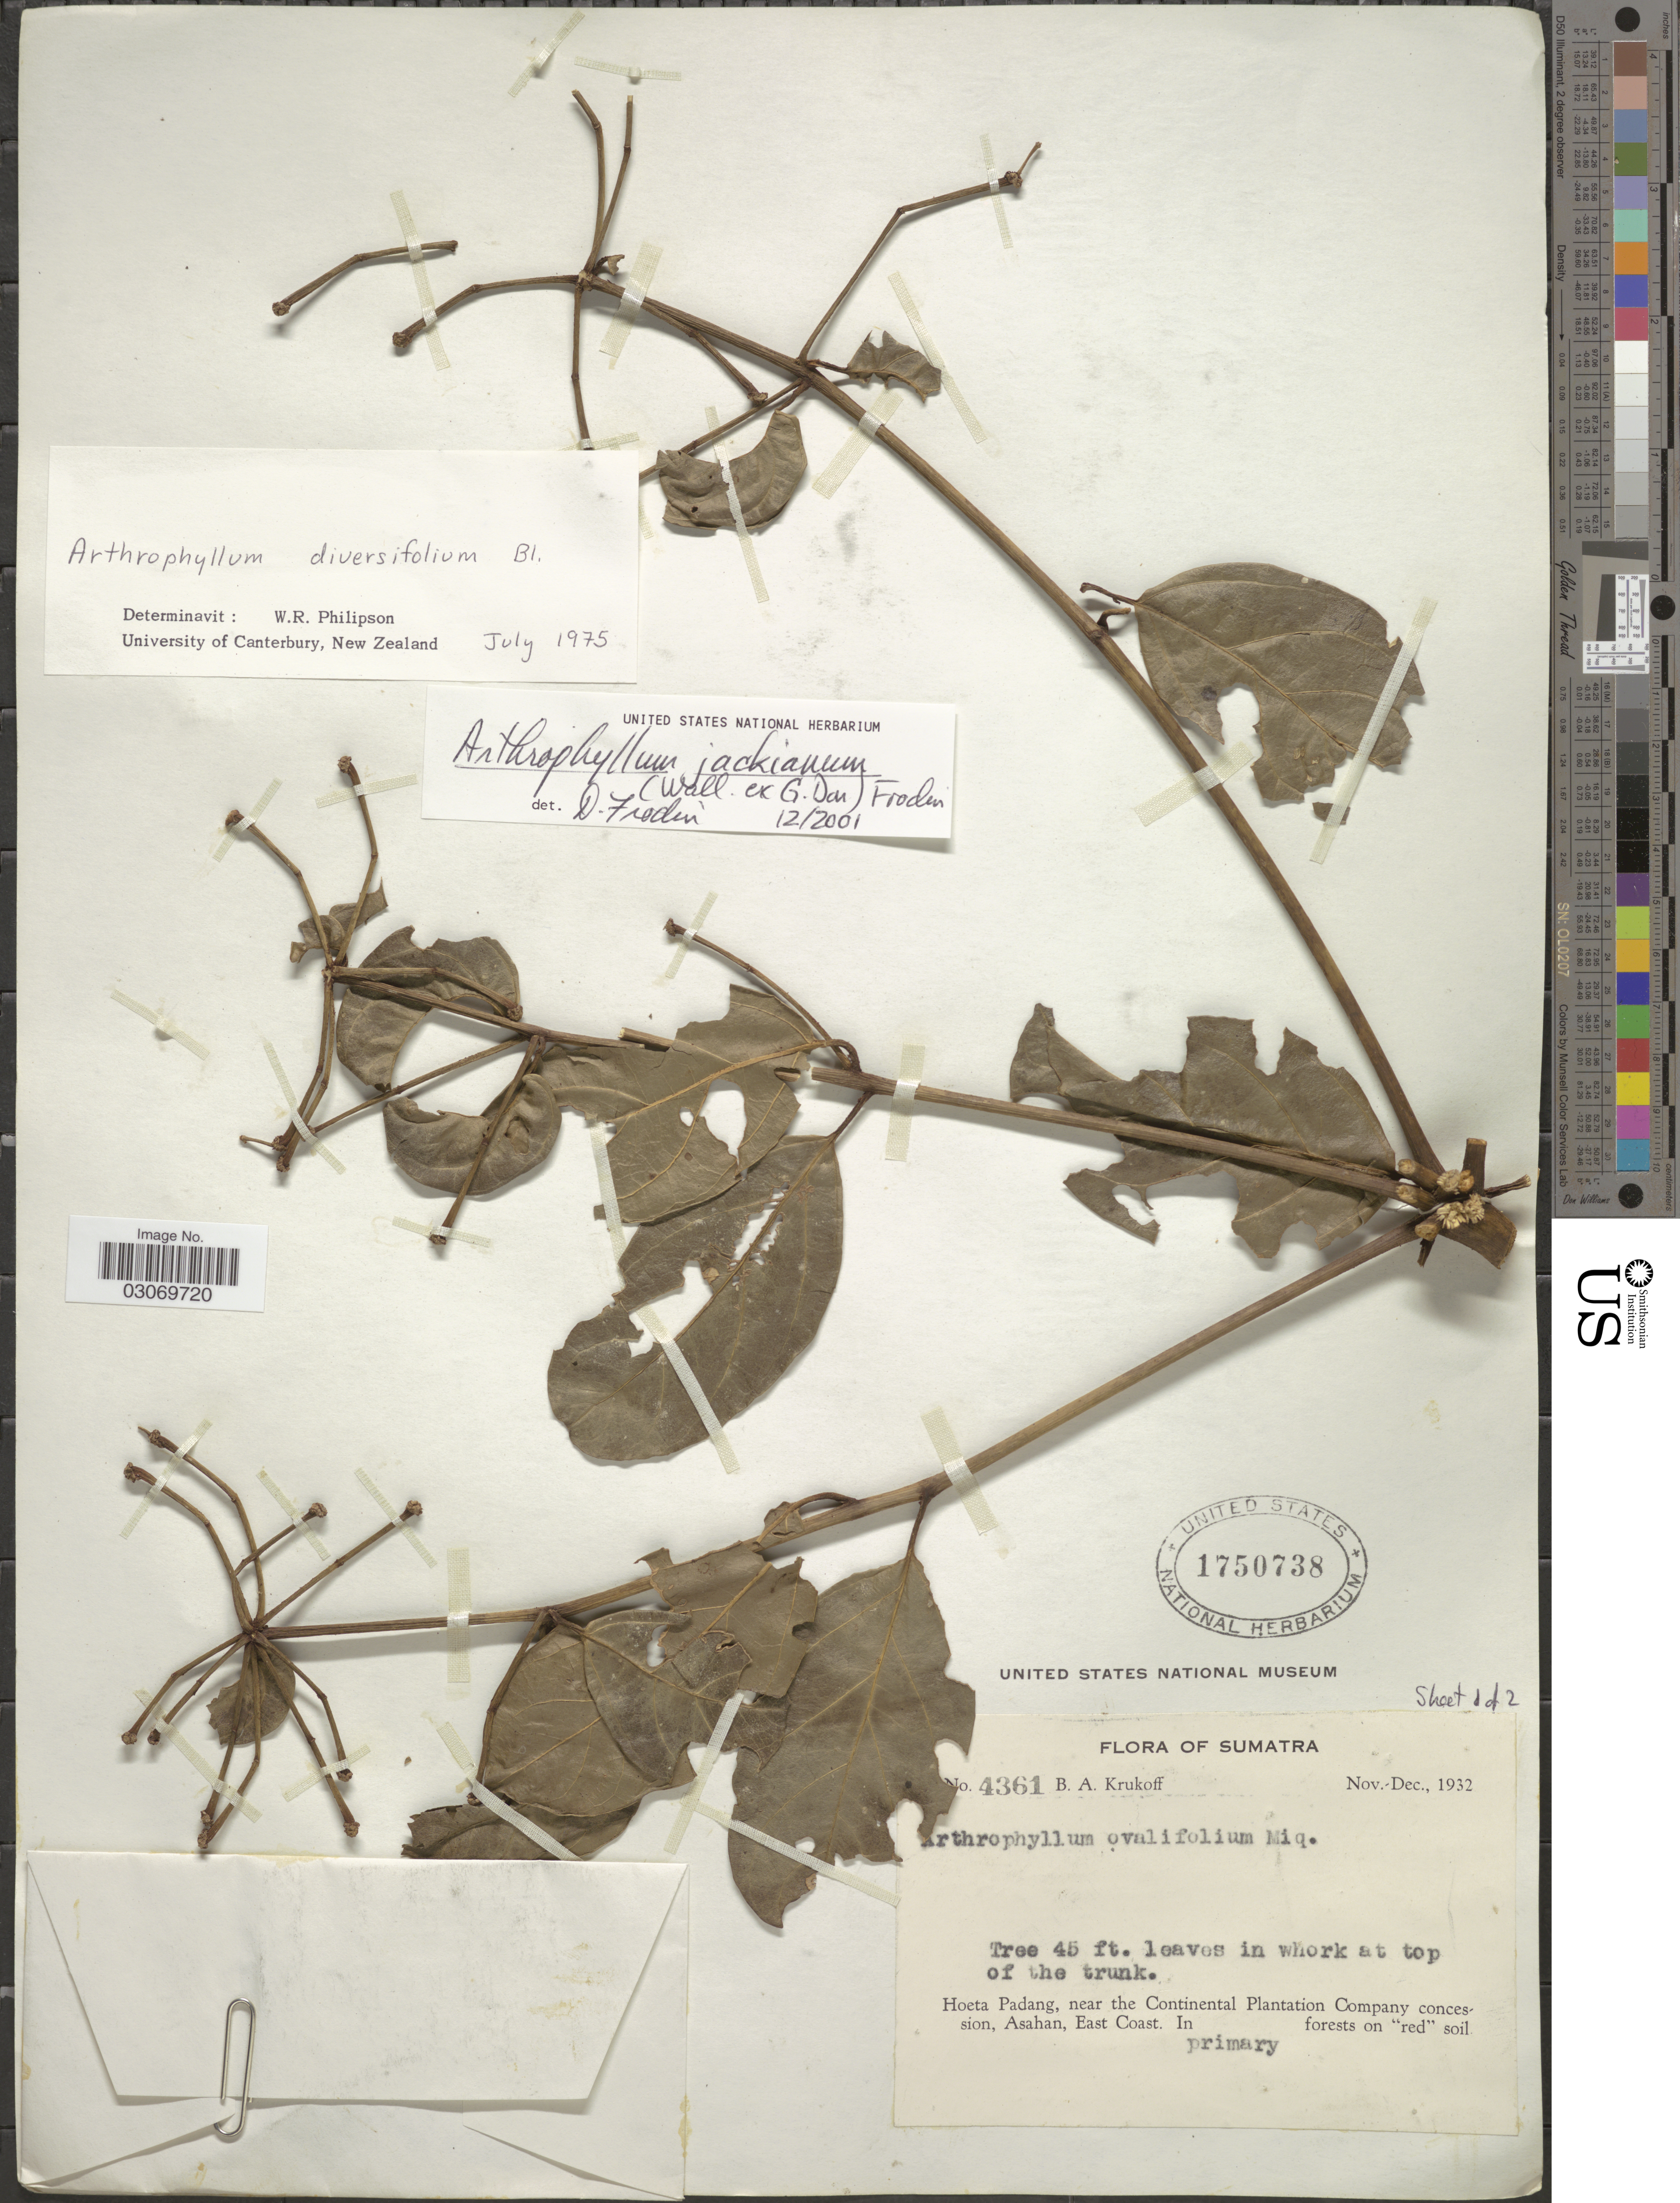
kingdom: Plantae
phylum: Tracheophyta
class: Magnoliopsida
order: Apiales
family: Araliaceae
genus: Arthrophyllum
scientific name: Arthrophyllum jackianum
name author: Frodin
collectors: B. A. Krukoff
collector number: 4361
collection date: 1932-11/1932-12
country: Indonesia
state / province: Sumatra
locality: Hoeta Padang, near the Continental Plantation Company concession, Asahan, East Coast.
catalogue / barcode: US 1750738